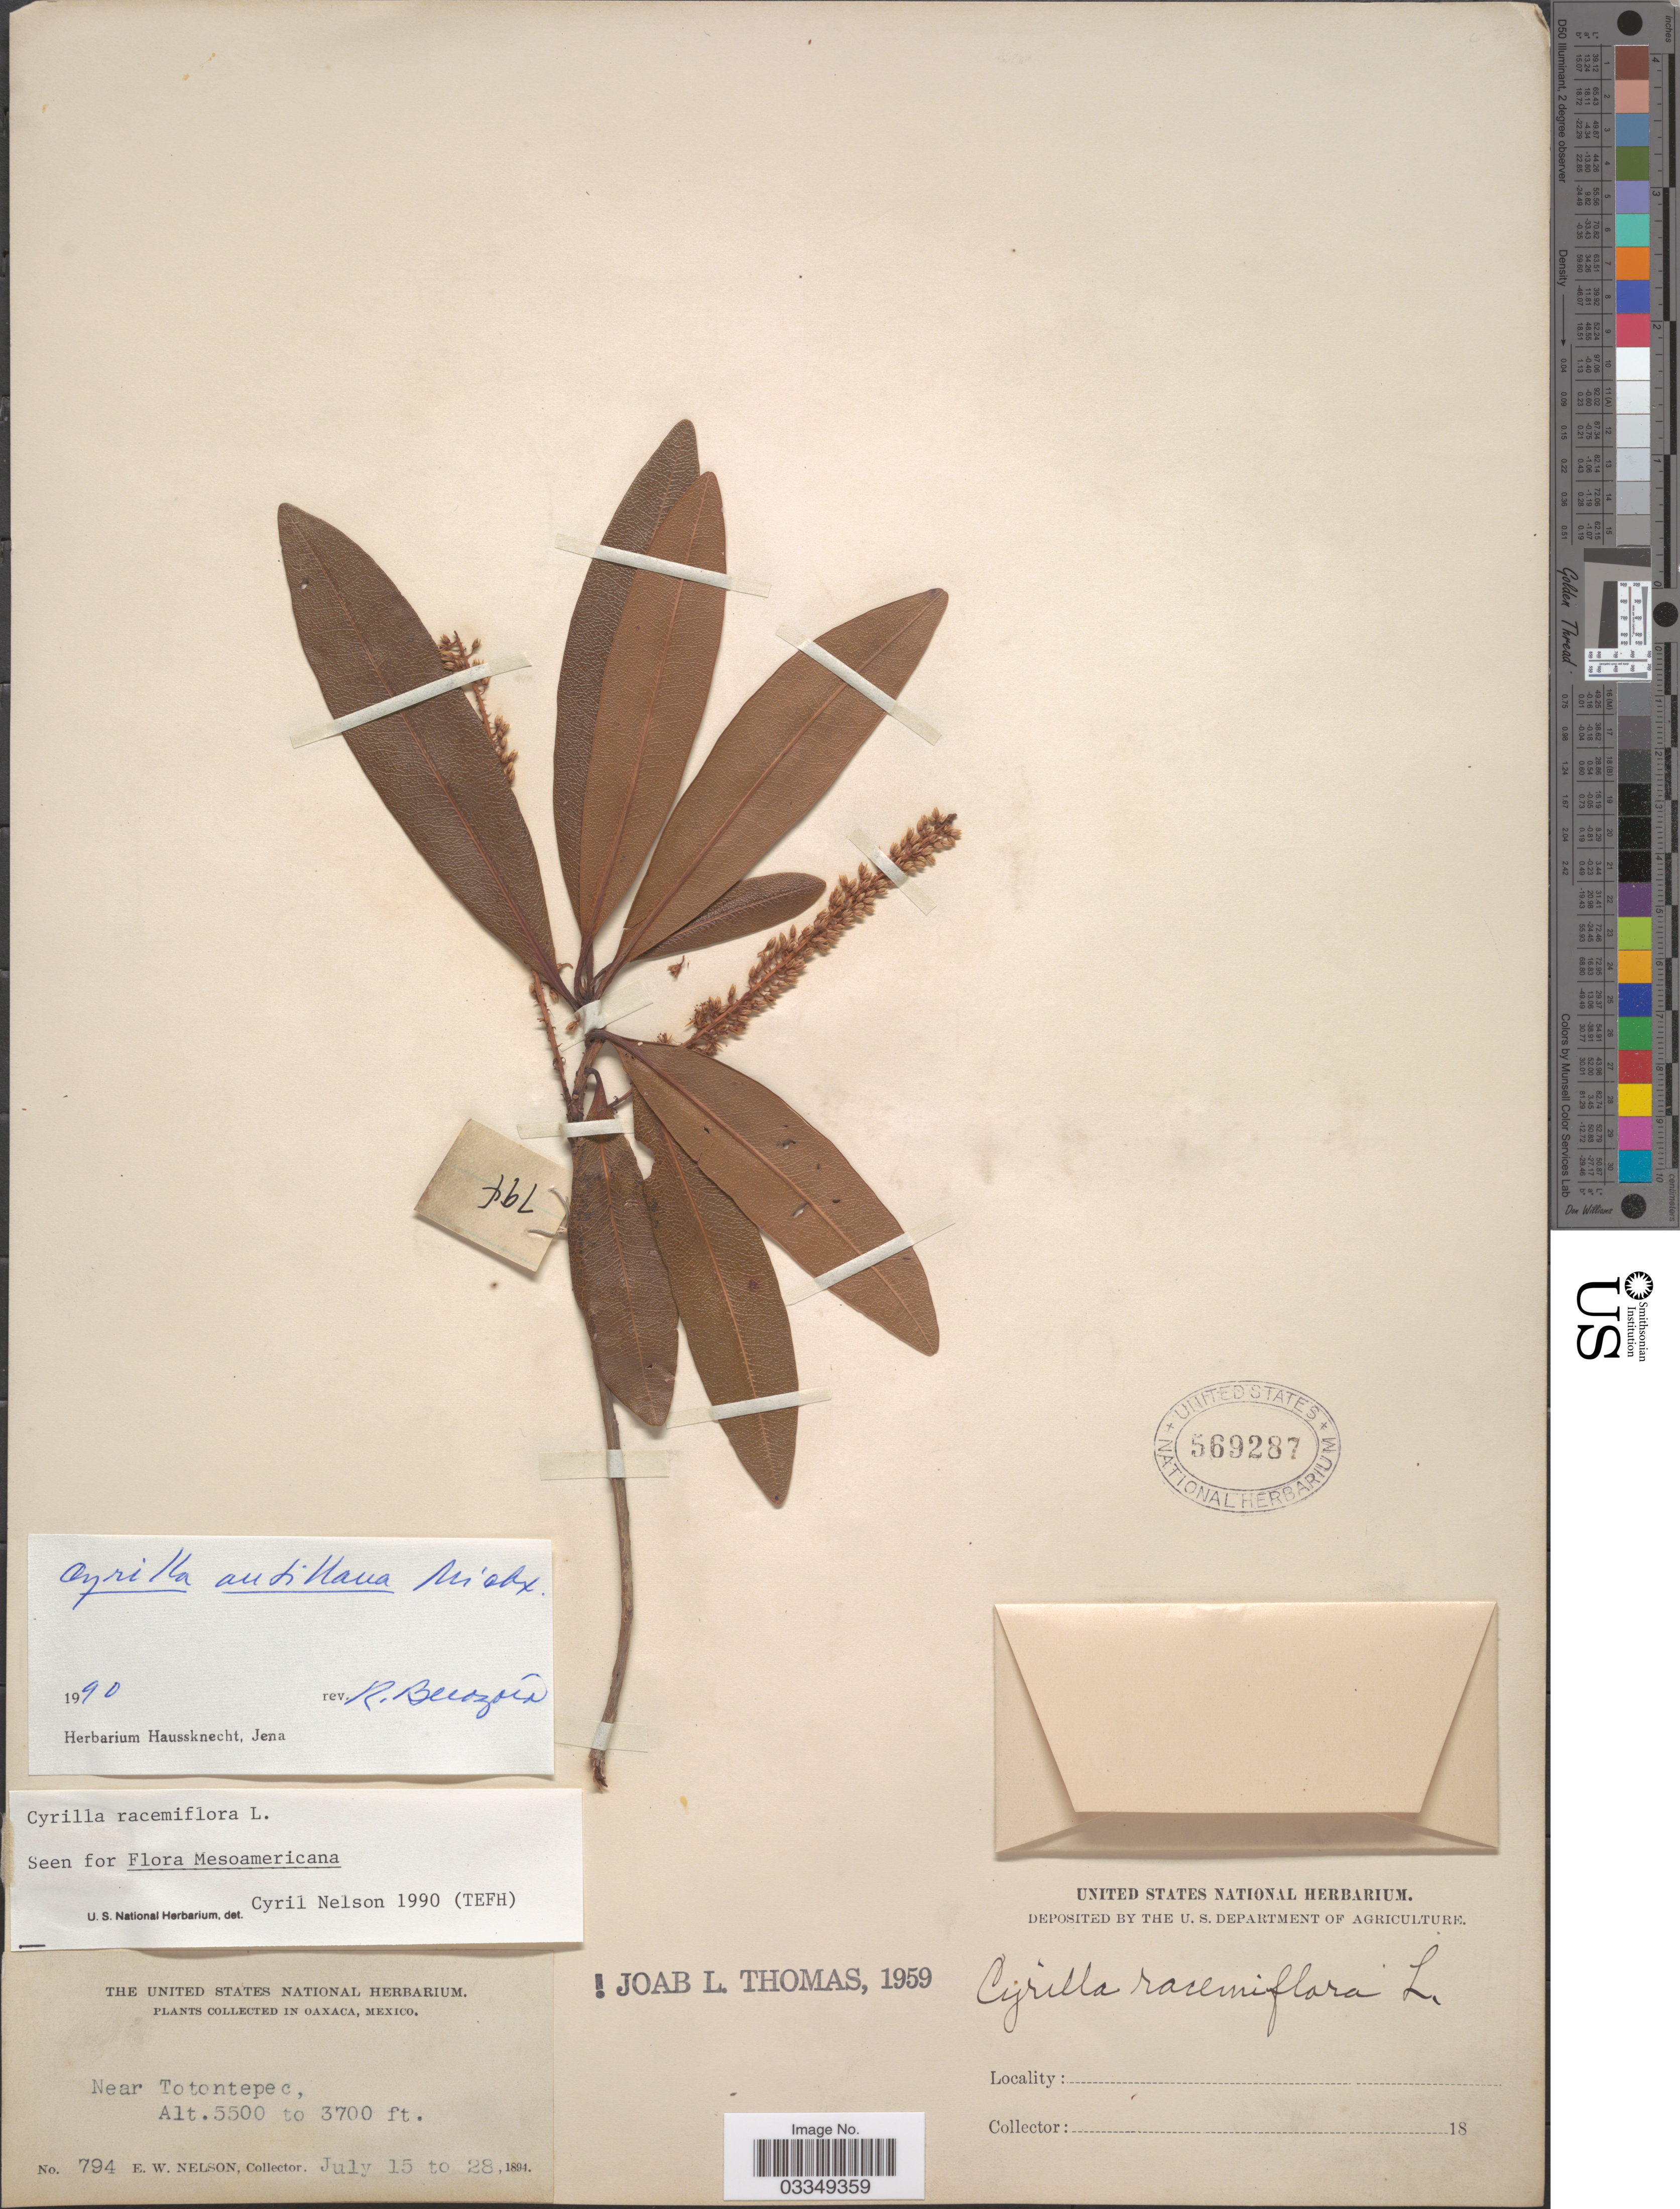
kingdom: Plantae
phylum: Tracheophyta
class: Magnoliopsida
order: Ericales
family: Cyrillaceae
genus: Cyrilla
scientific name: Cyrilla antillana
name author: Michx.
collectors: E. W. Nelson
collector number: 794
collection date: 1894-07-15/1894-07-28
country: Mexico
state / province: Oaxaca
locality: Near Totontepec.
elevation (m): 1128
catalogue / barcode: US 569287